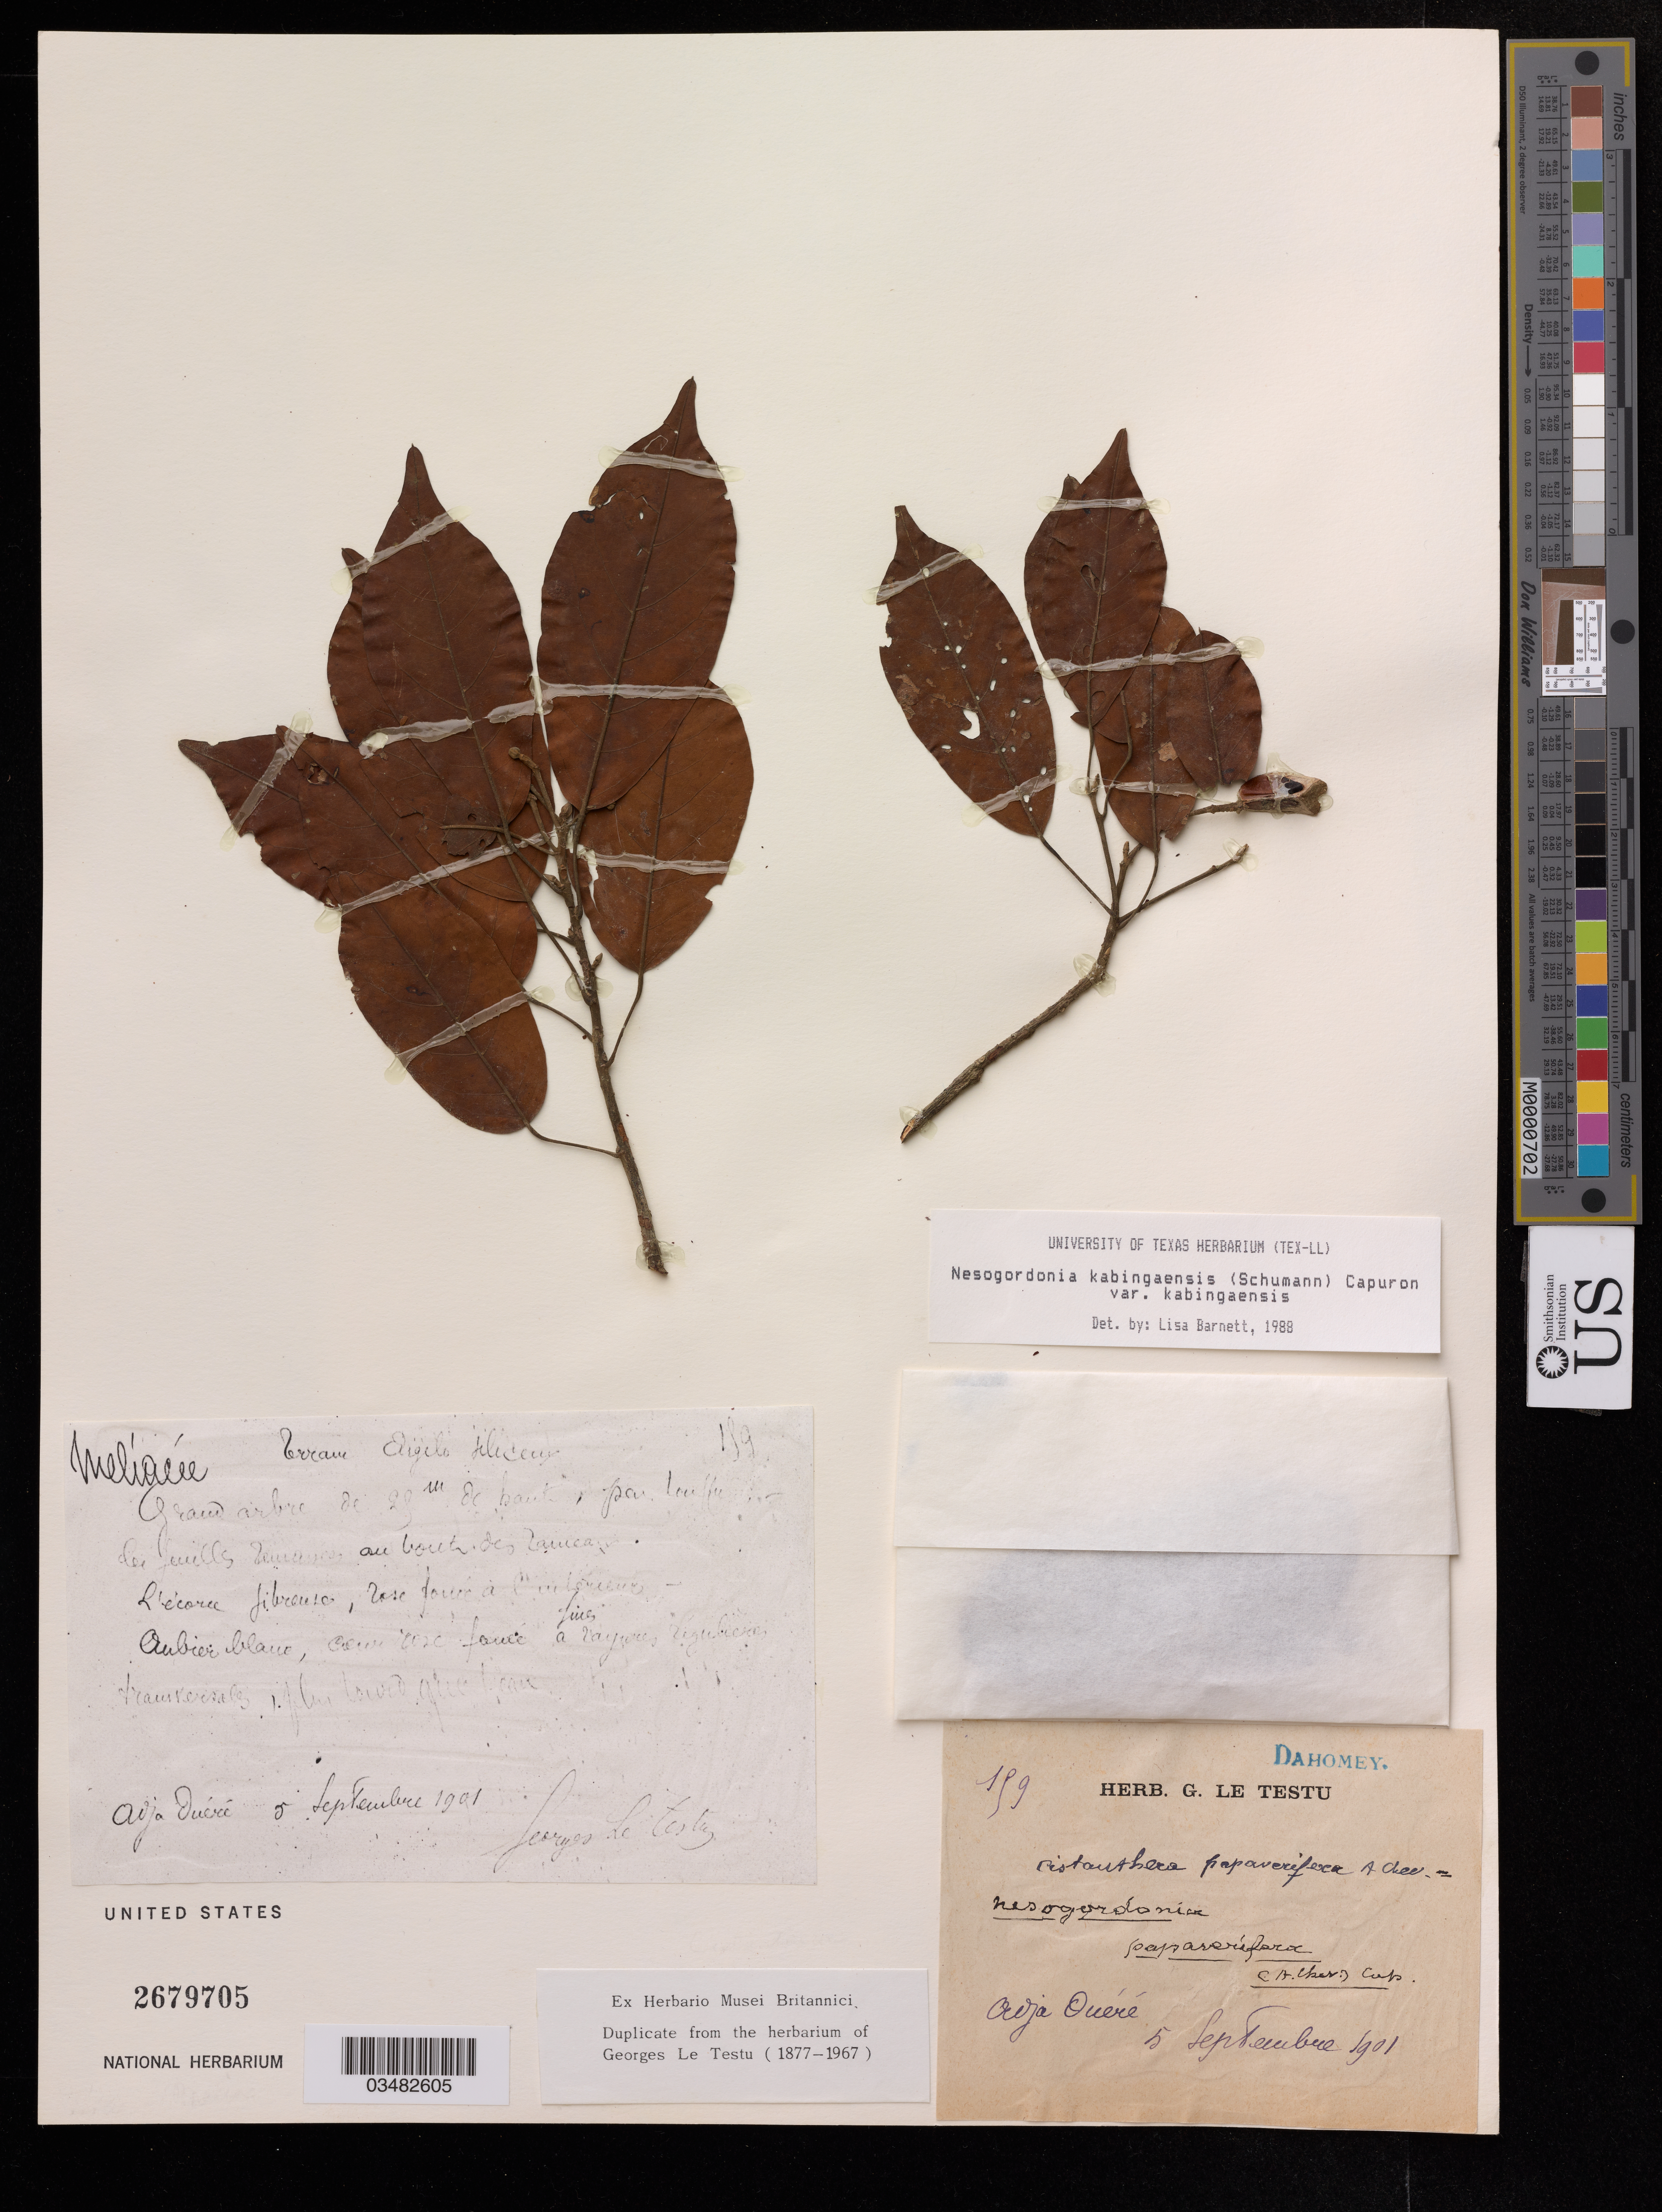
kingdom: Plantae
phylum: Tracheophyta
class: Magnoliopsida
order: Malvales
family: Malvaceae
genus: Nesogordonia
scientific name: Nesogordonia kabingaensis var. kabingaensis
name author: (K. Schum.) Capuron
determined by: Barnett, L. C.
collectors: G. Le Testu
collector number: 189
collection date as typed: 5 Septembre 1901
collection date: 1901-09-05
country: Benin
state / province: Plateau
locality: Adja Ouèrè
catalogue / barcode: US 2679705